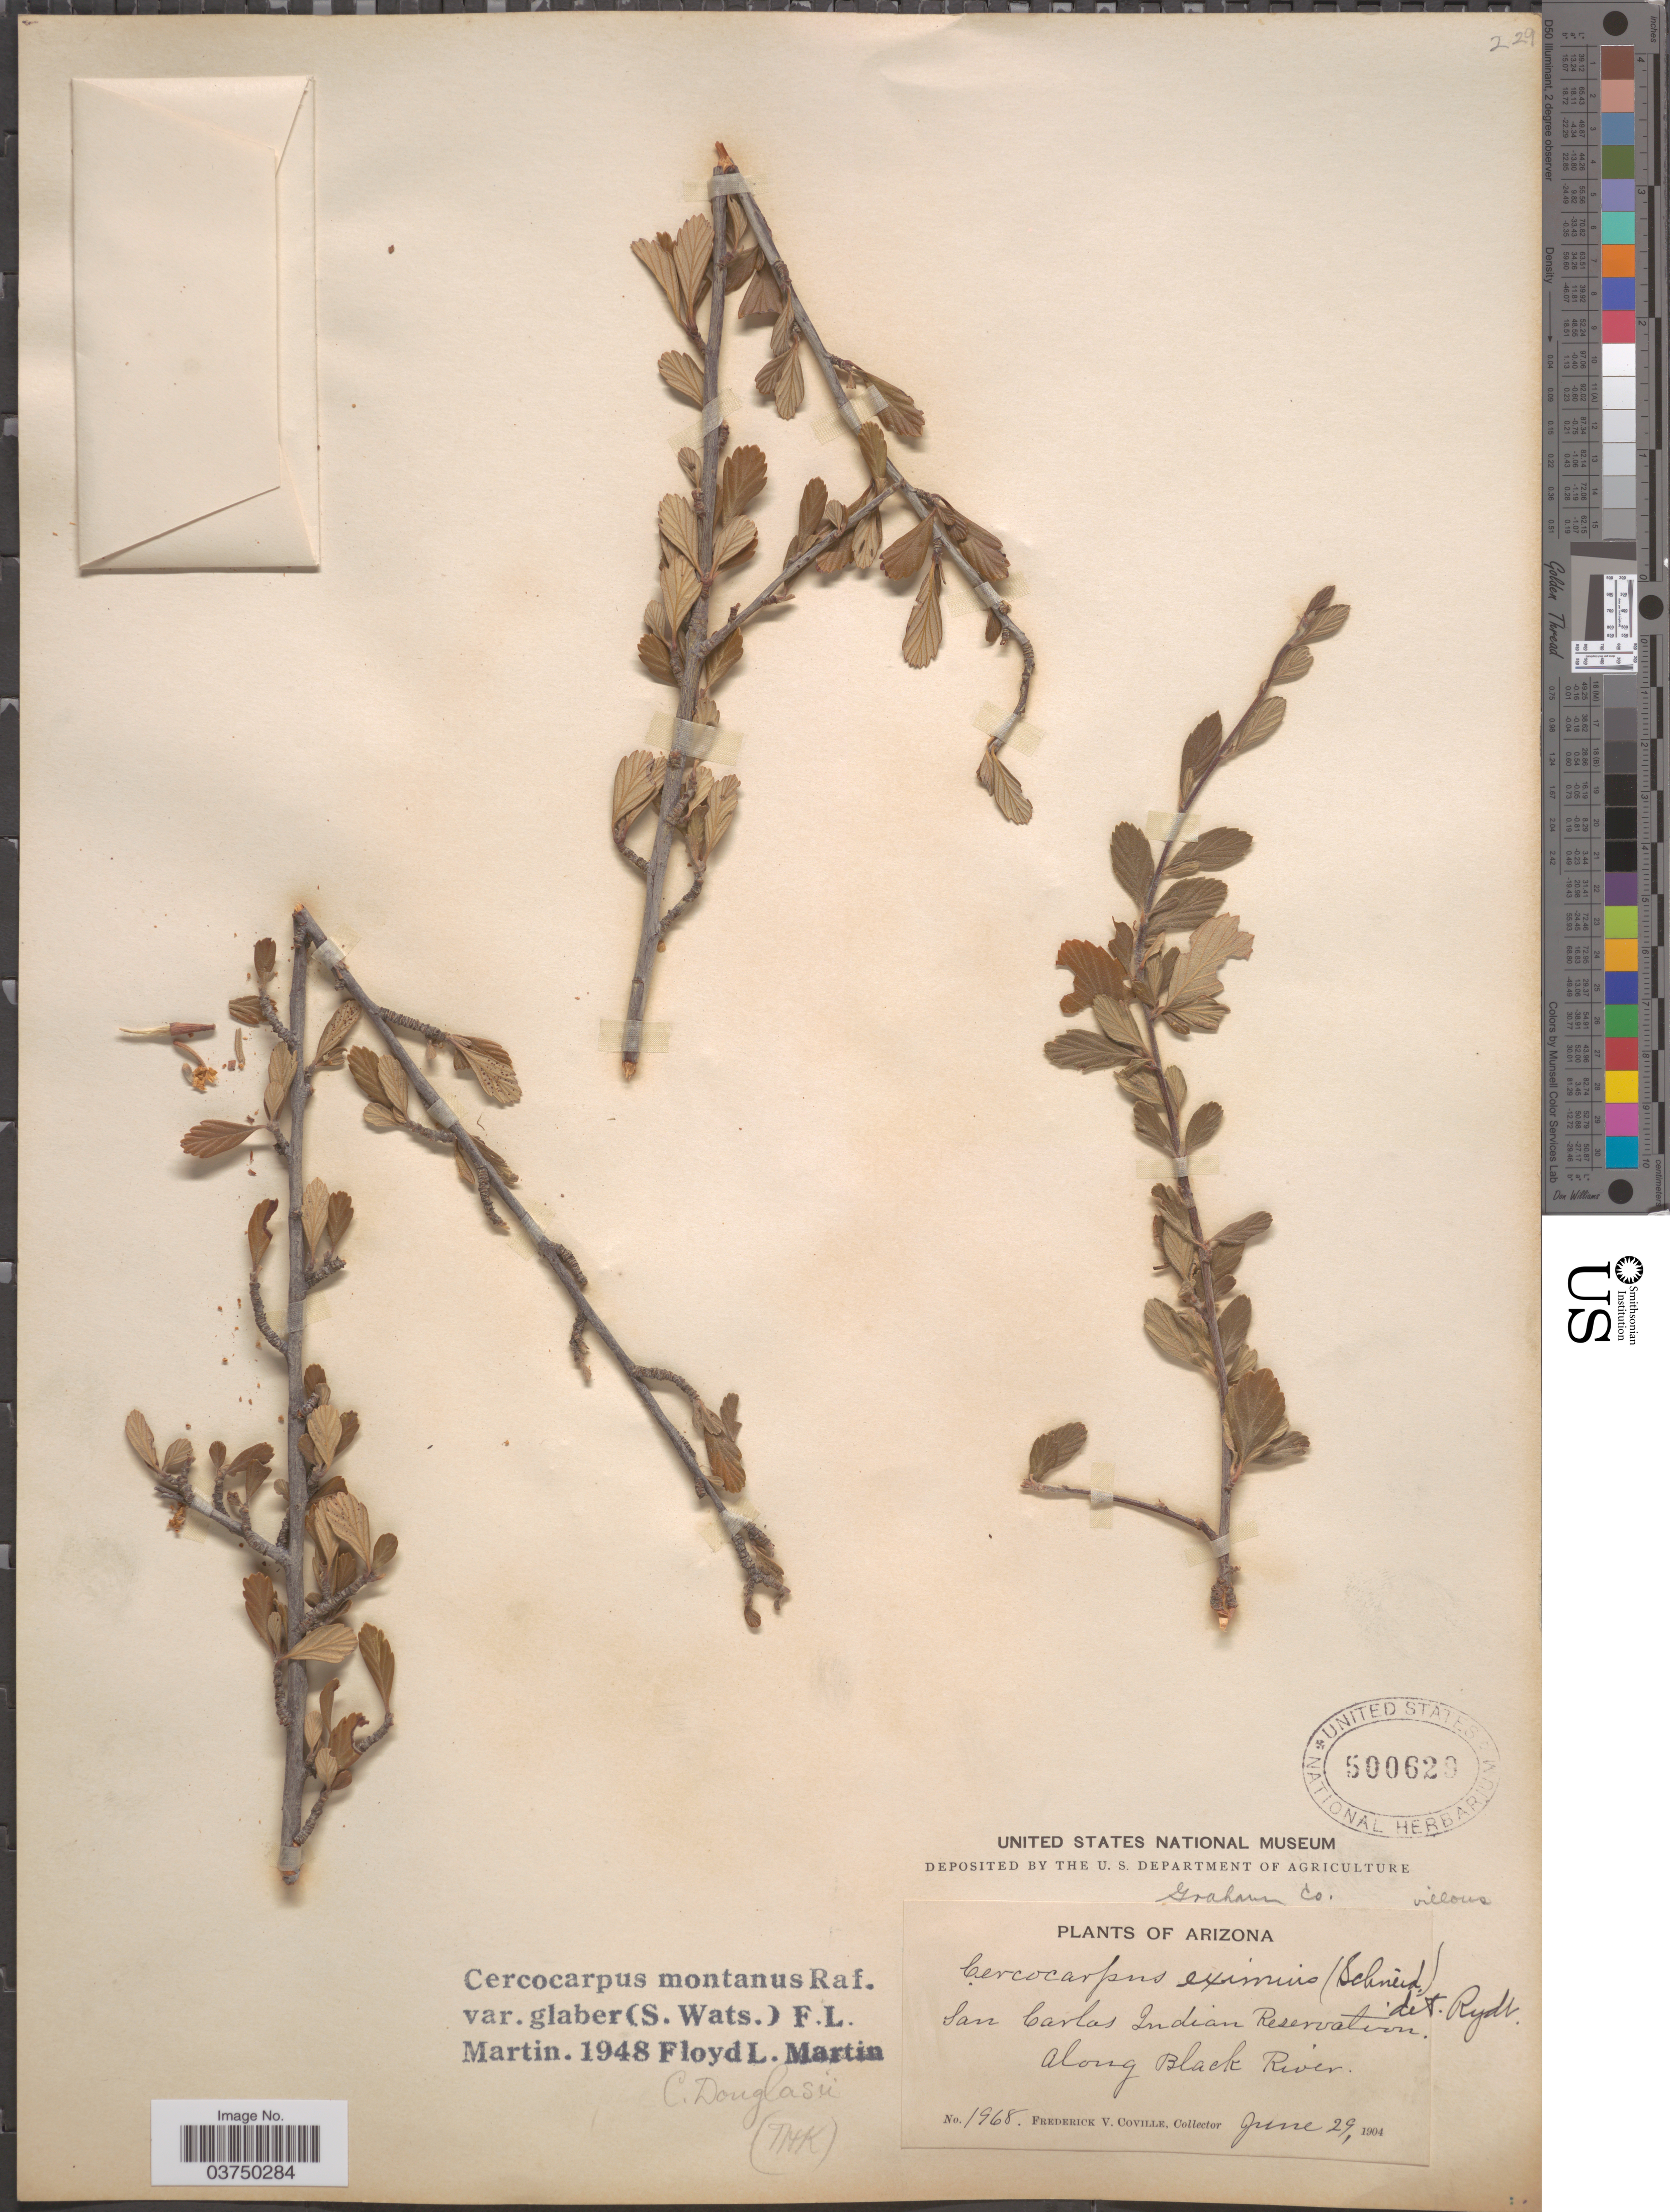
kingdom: Plantae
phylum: Tracheophyta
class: Magnoliopsida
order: Rosales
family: Rosaceae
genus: Cercocarpus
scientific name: Cercocarpus montanus var. glaber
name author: (S. Watson) F.L. Martin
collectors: F. V. Coville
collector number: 1968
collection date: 1904-06-29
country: United States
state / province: Arizona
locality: San Carlos Indian Reservation. Along Black River. Graham Co.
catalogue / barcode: US 500629